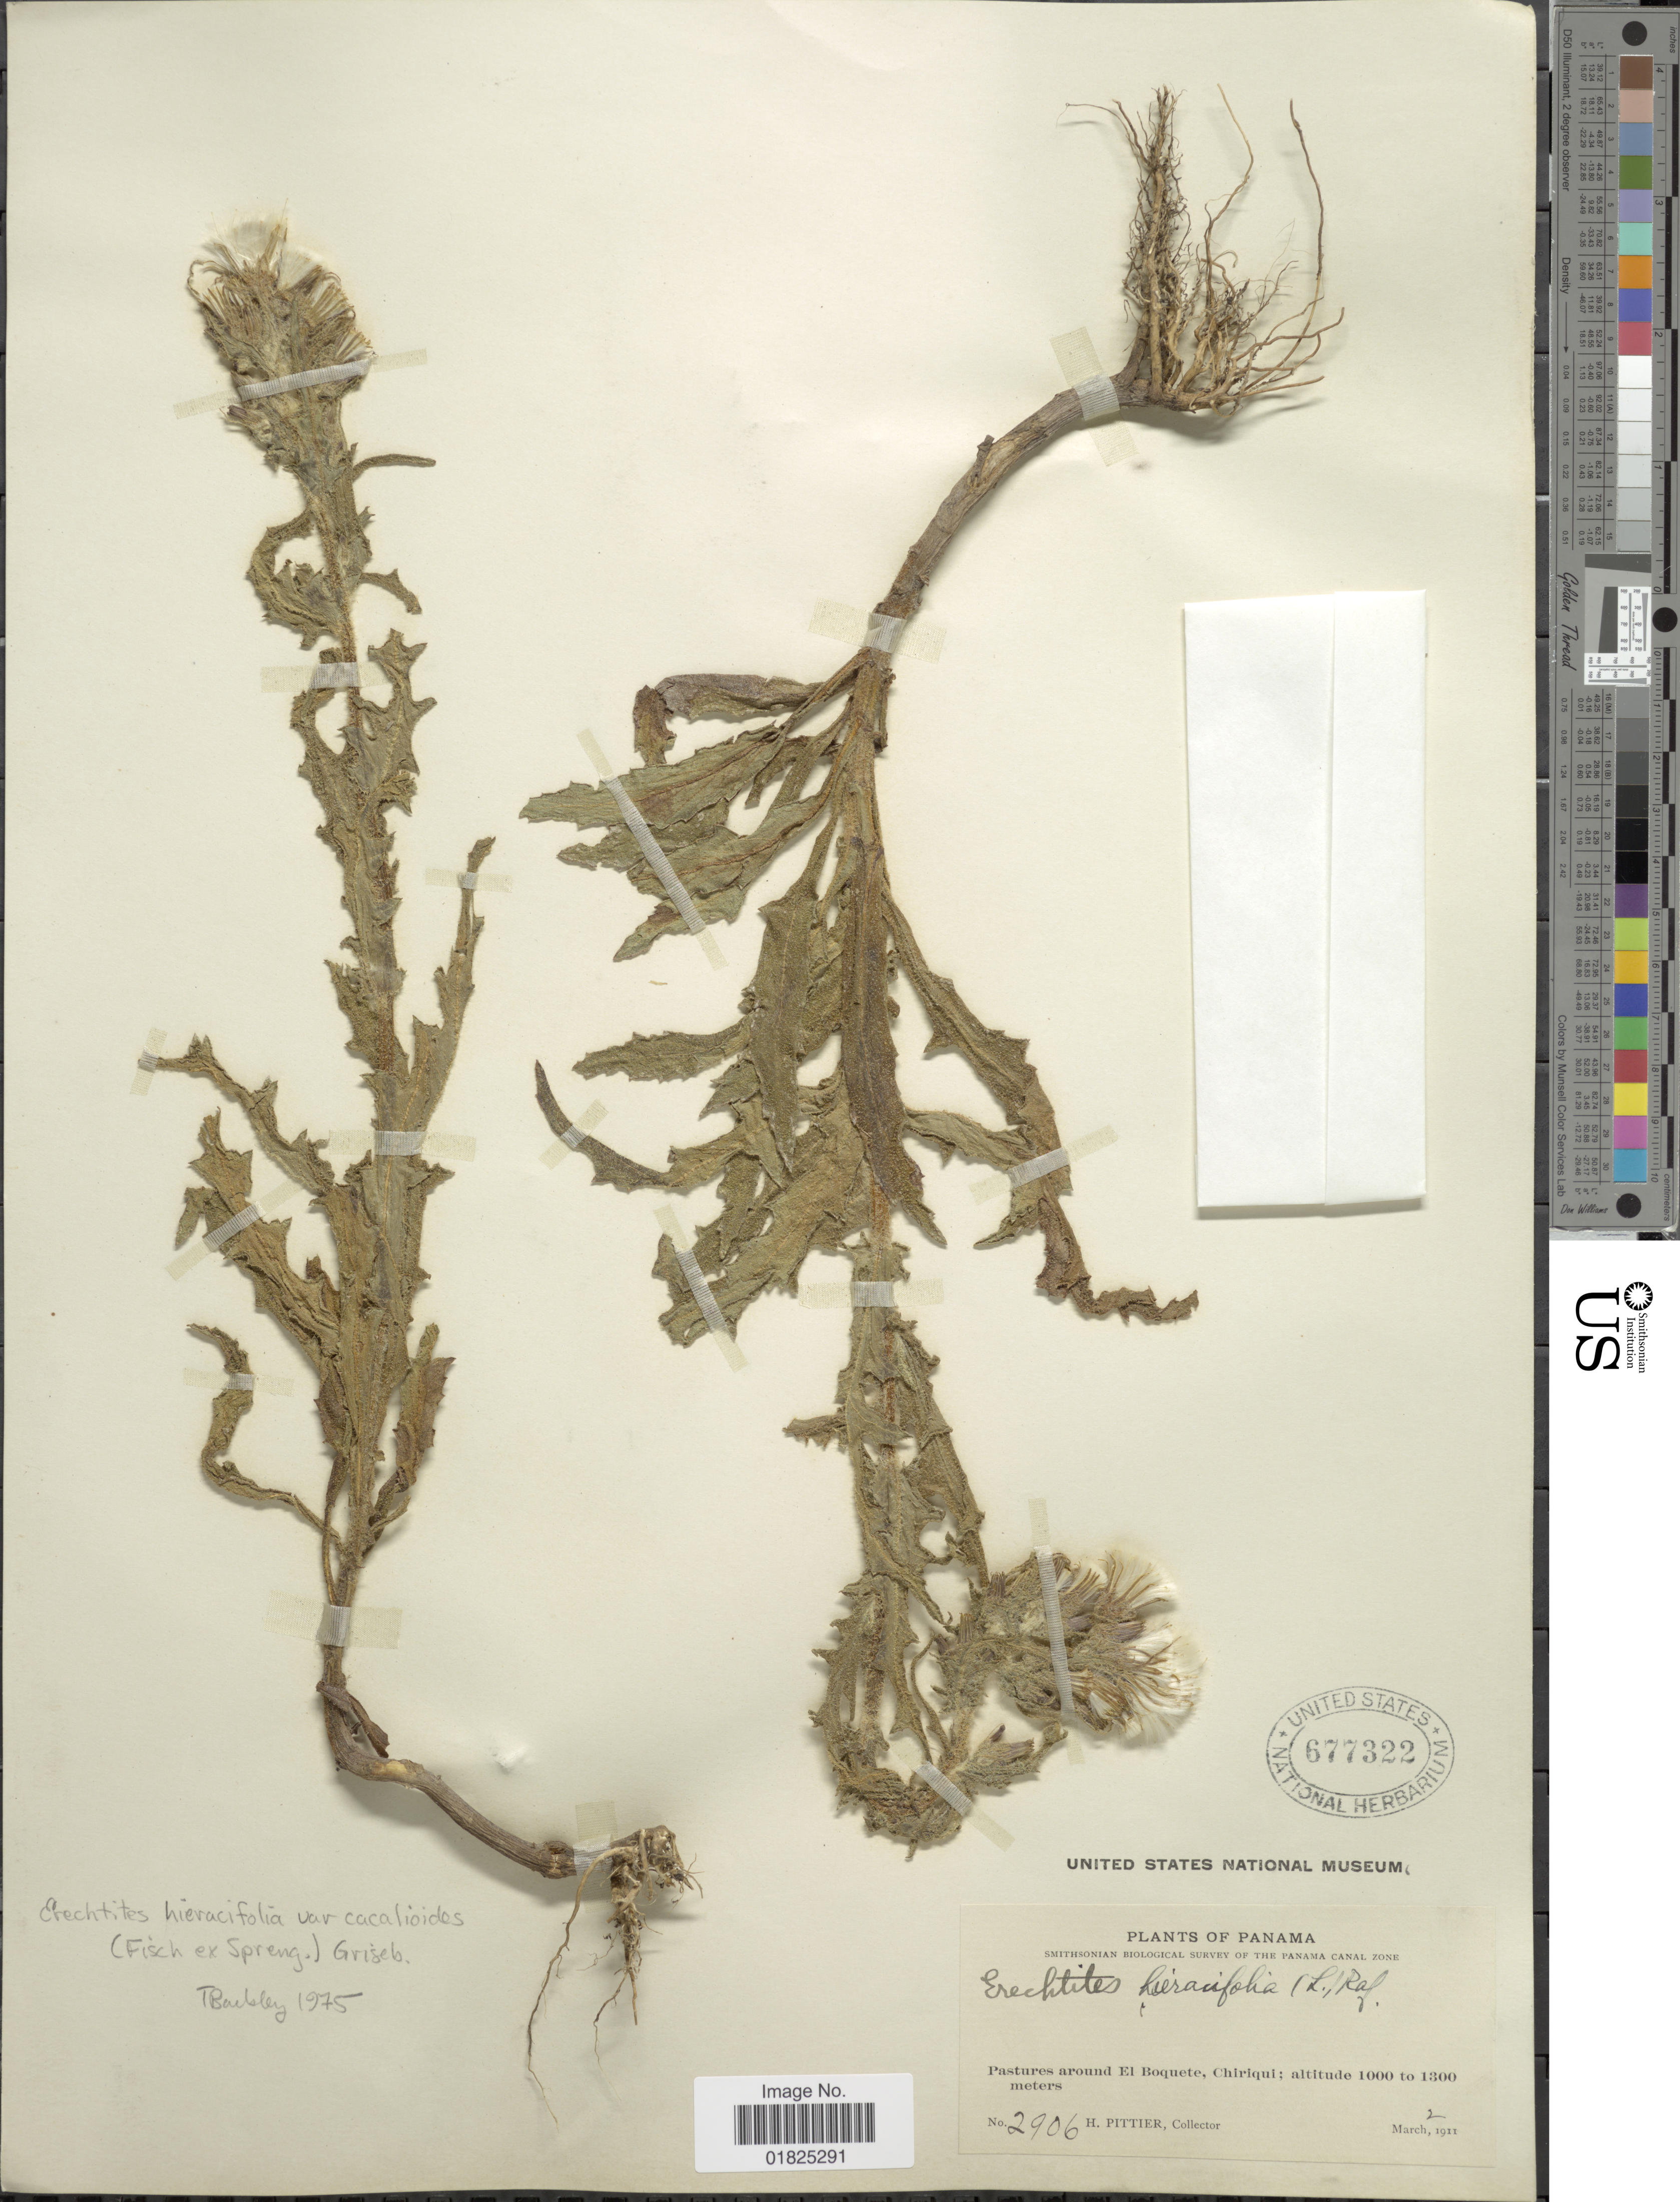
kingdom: Plantae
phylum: Tracheophyta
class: Magnoliopsida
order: Asterales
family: Asteraceae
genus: Erechtites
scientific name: Erechtites hieraciifolius var. cacaliodes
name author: (Fisch. ex Spreng.) Less. ex Griseb.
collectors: H. F. Pittier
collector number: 2906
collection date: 1911-03-02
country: Panama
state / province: Chiriqui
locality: Panama Canal Zone. Pastures around El Boquete,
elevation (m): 1000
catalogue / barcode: US 677322